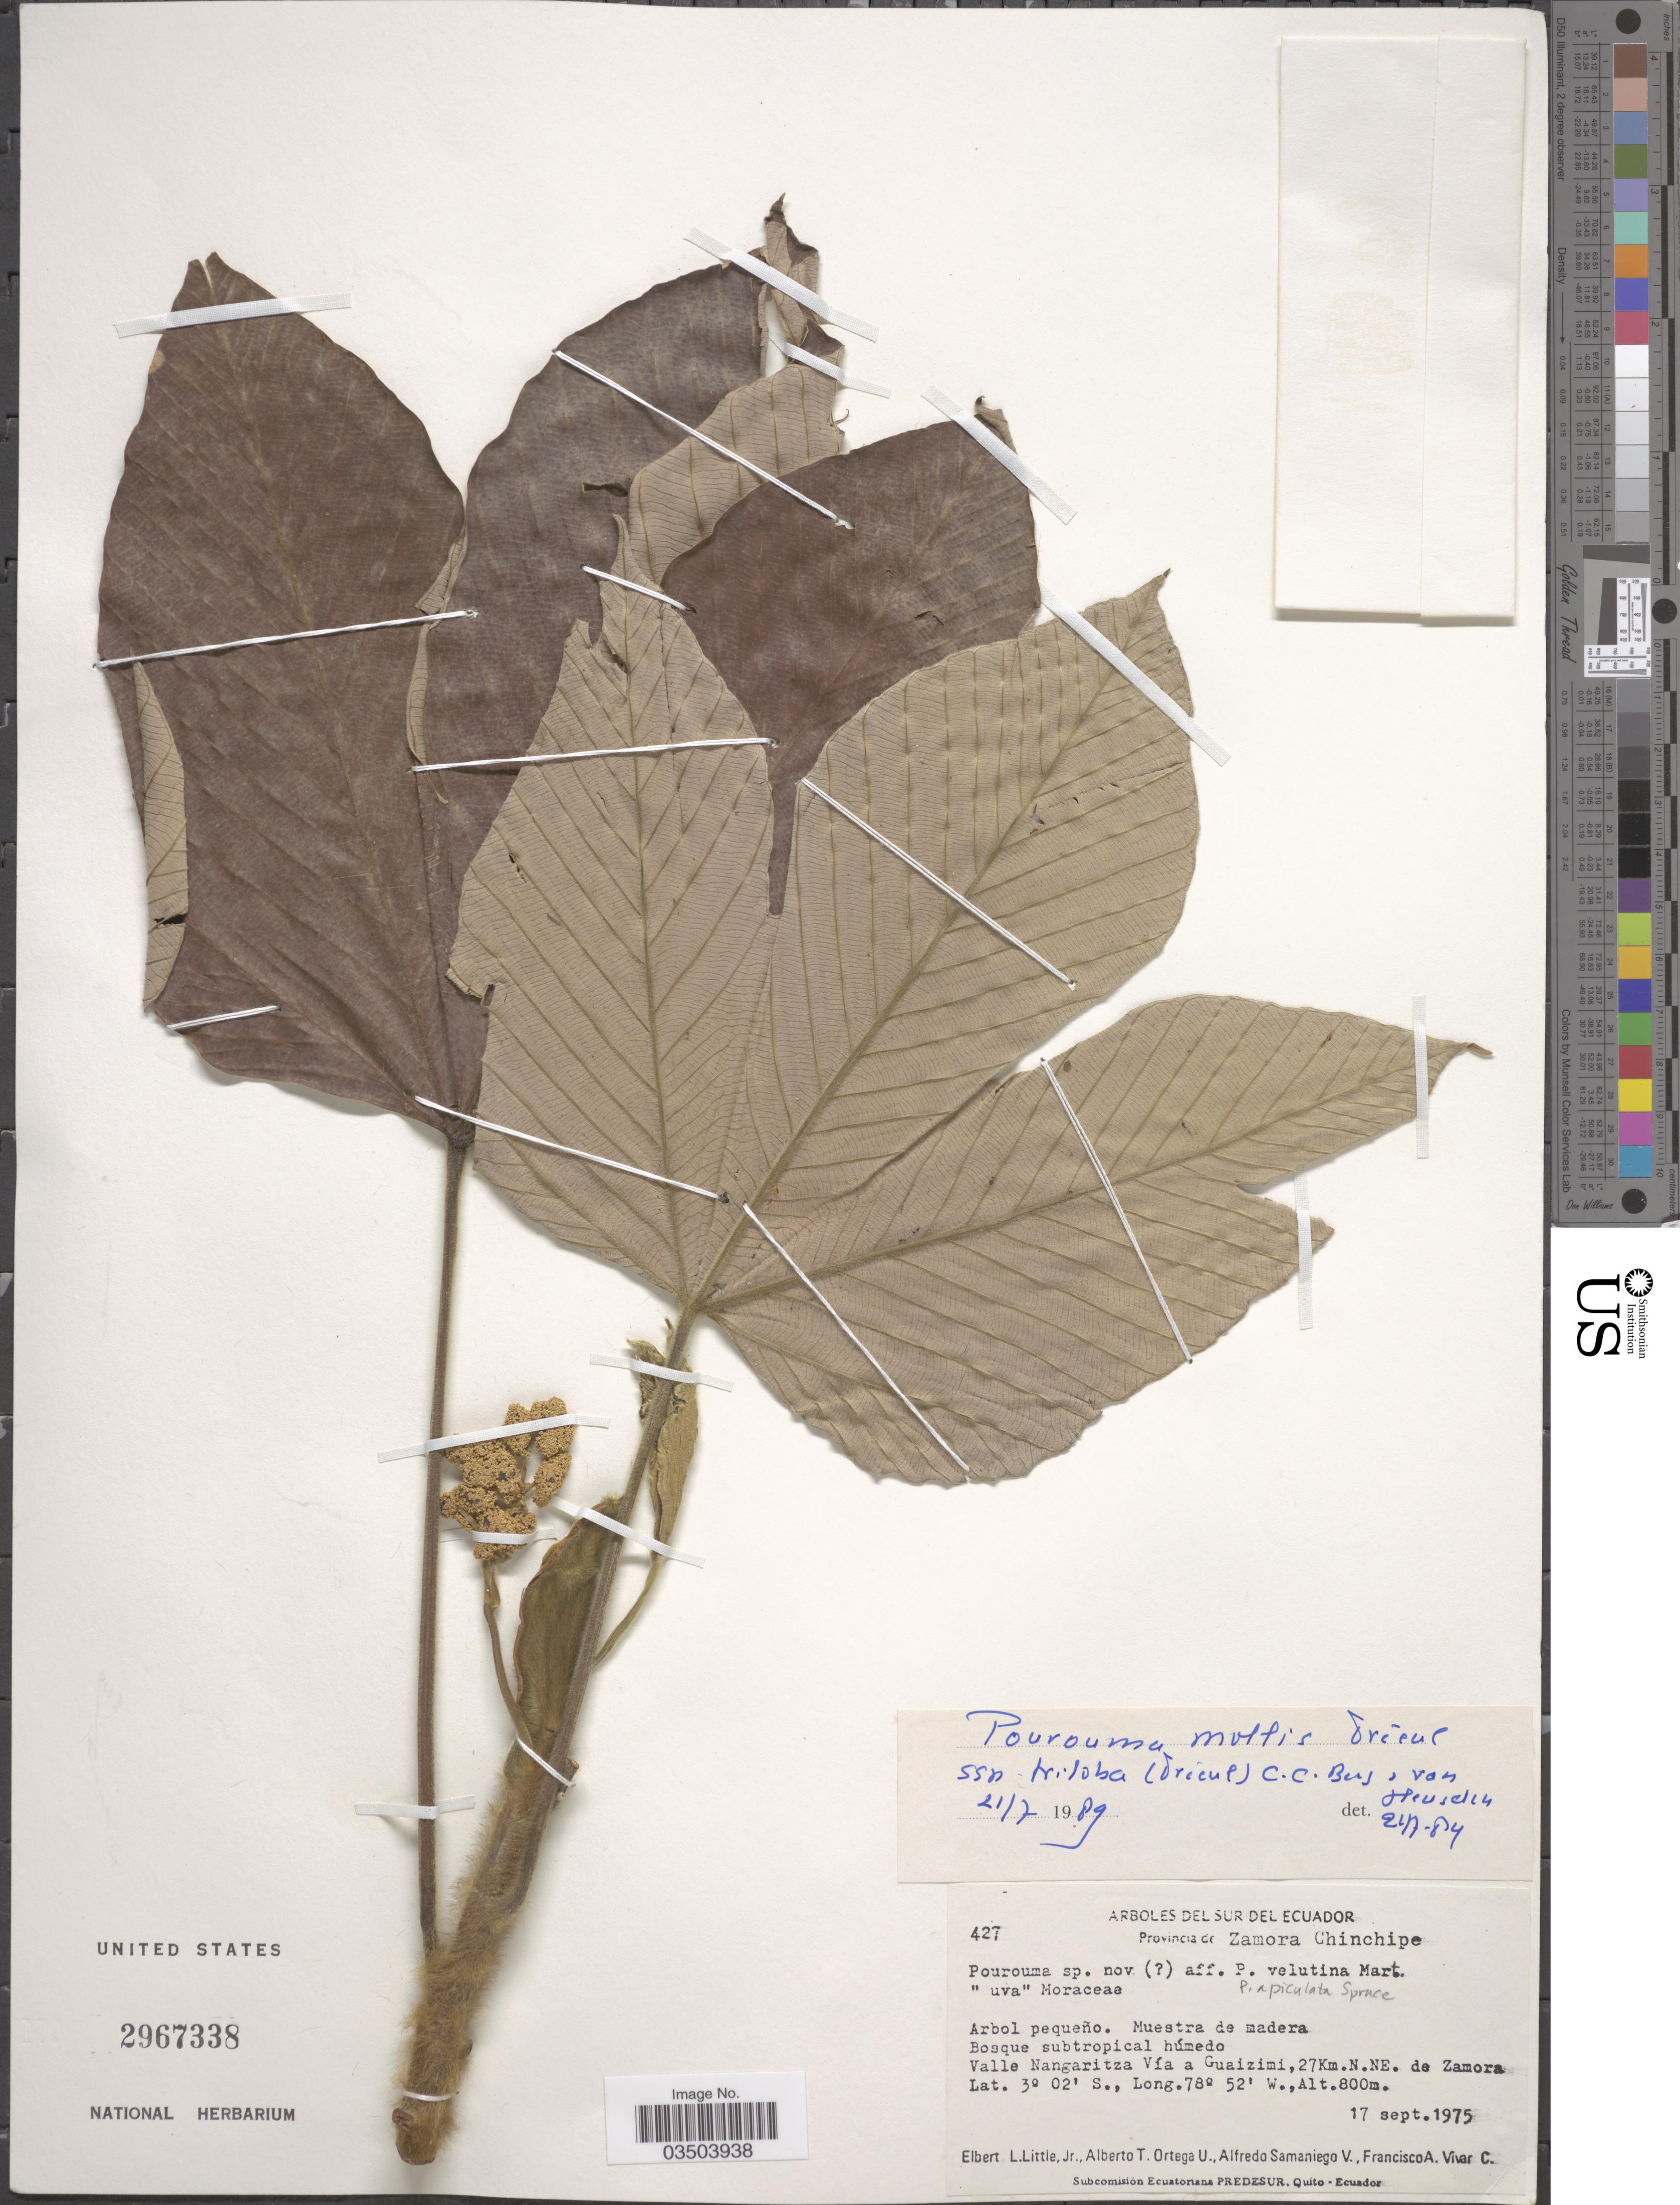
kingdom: Plantae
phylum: Tracheophyta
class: Magnoliopsida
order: Rosales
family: Urticaceae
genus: Pourouma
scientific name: Pourouma mollis subsp. triloba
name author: (Trécul) C.C. Berg & Heusden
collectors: E. L. Little, A. T. Ortega U., A. V. Samaniego & F. A. Vivar C.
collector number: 427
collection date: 1975-09-17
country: Ecuador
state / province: Zamora-Chinchipe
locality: Del Sur Del Ecuador. Provincia de Zamora Chinchipe. Bosque subtropical húmedo Valle Nangaritza Vía a Guaizimi, 27 Km.N.NE. de Zamora.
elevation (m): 800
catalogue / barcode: US 2967338